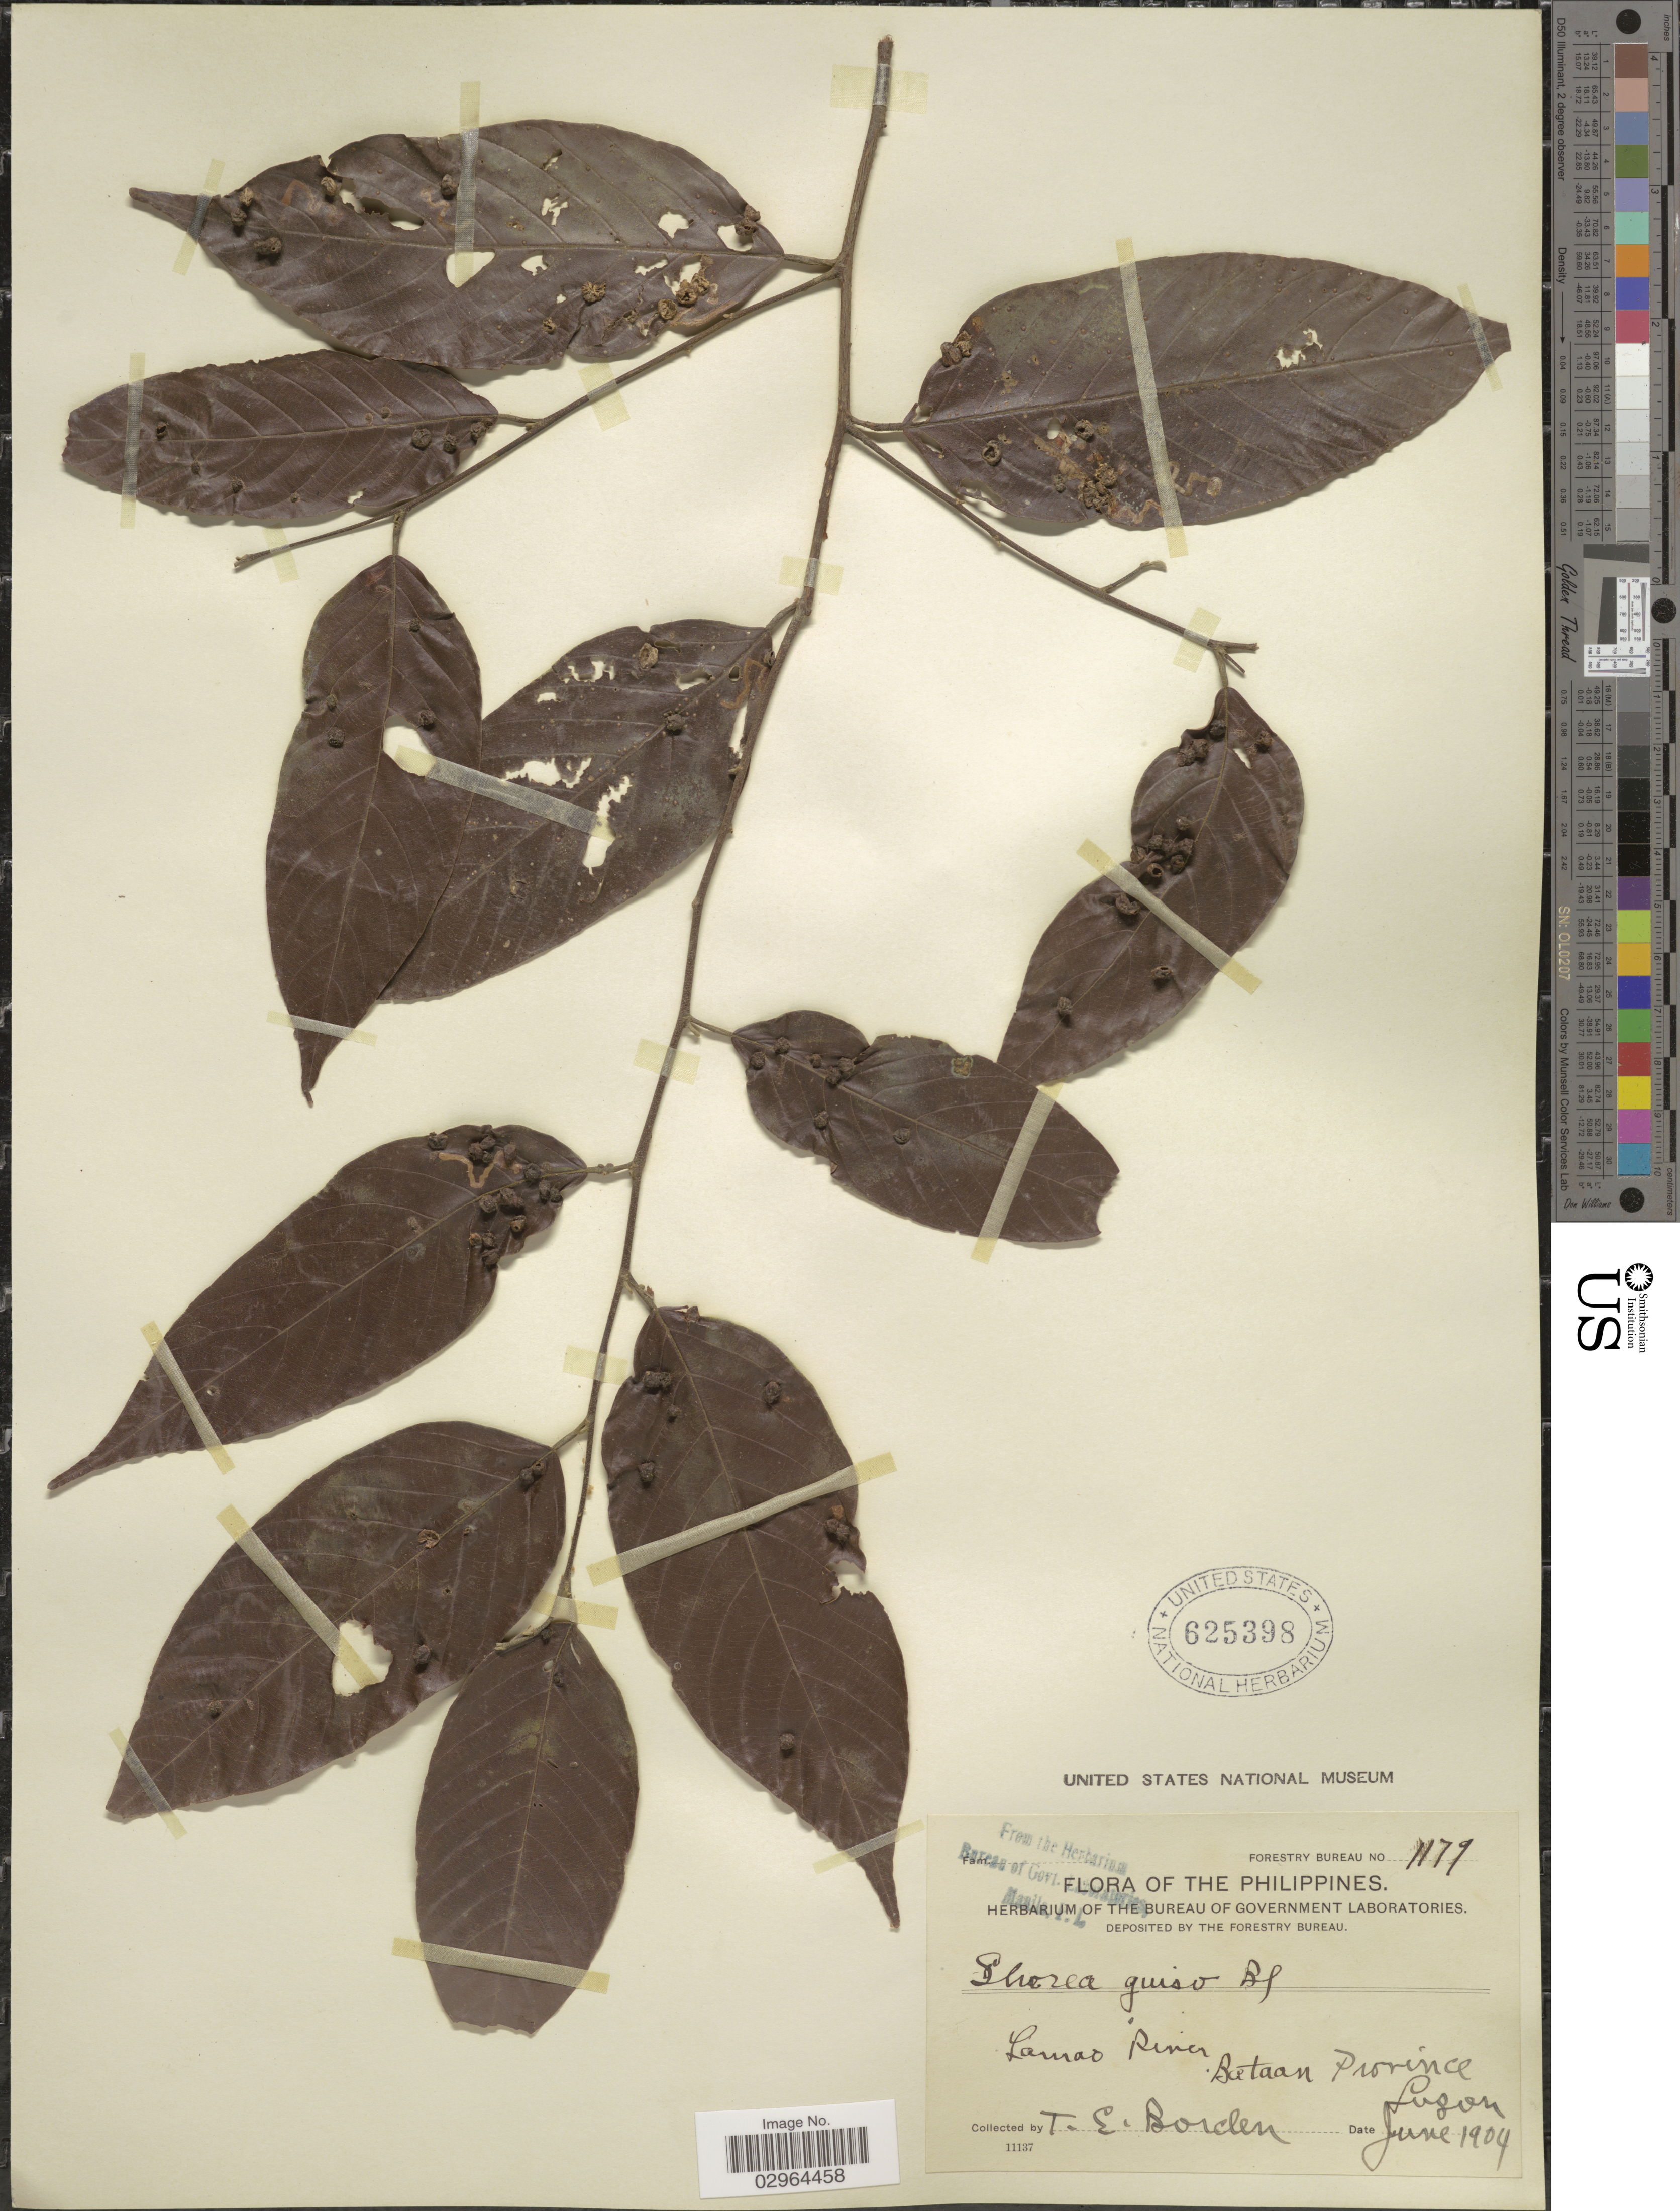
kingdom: Plantae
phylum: Tracheophyta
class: Magnoliopsida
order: Malvales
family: Dipterocarpaceae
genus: Shorea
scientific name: Shorea guiso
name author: (Blanco) Blume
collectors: T. E. Borden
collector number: Forestry Bureau 1179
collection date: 1904-06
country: Philippines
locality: Lamao River, Prov. of Bataan, Luzon.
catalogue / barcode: US 625398